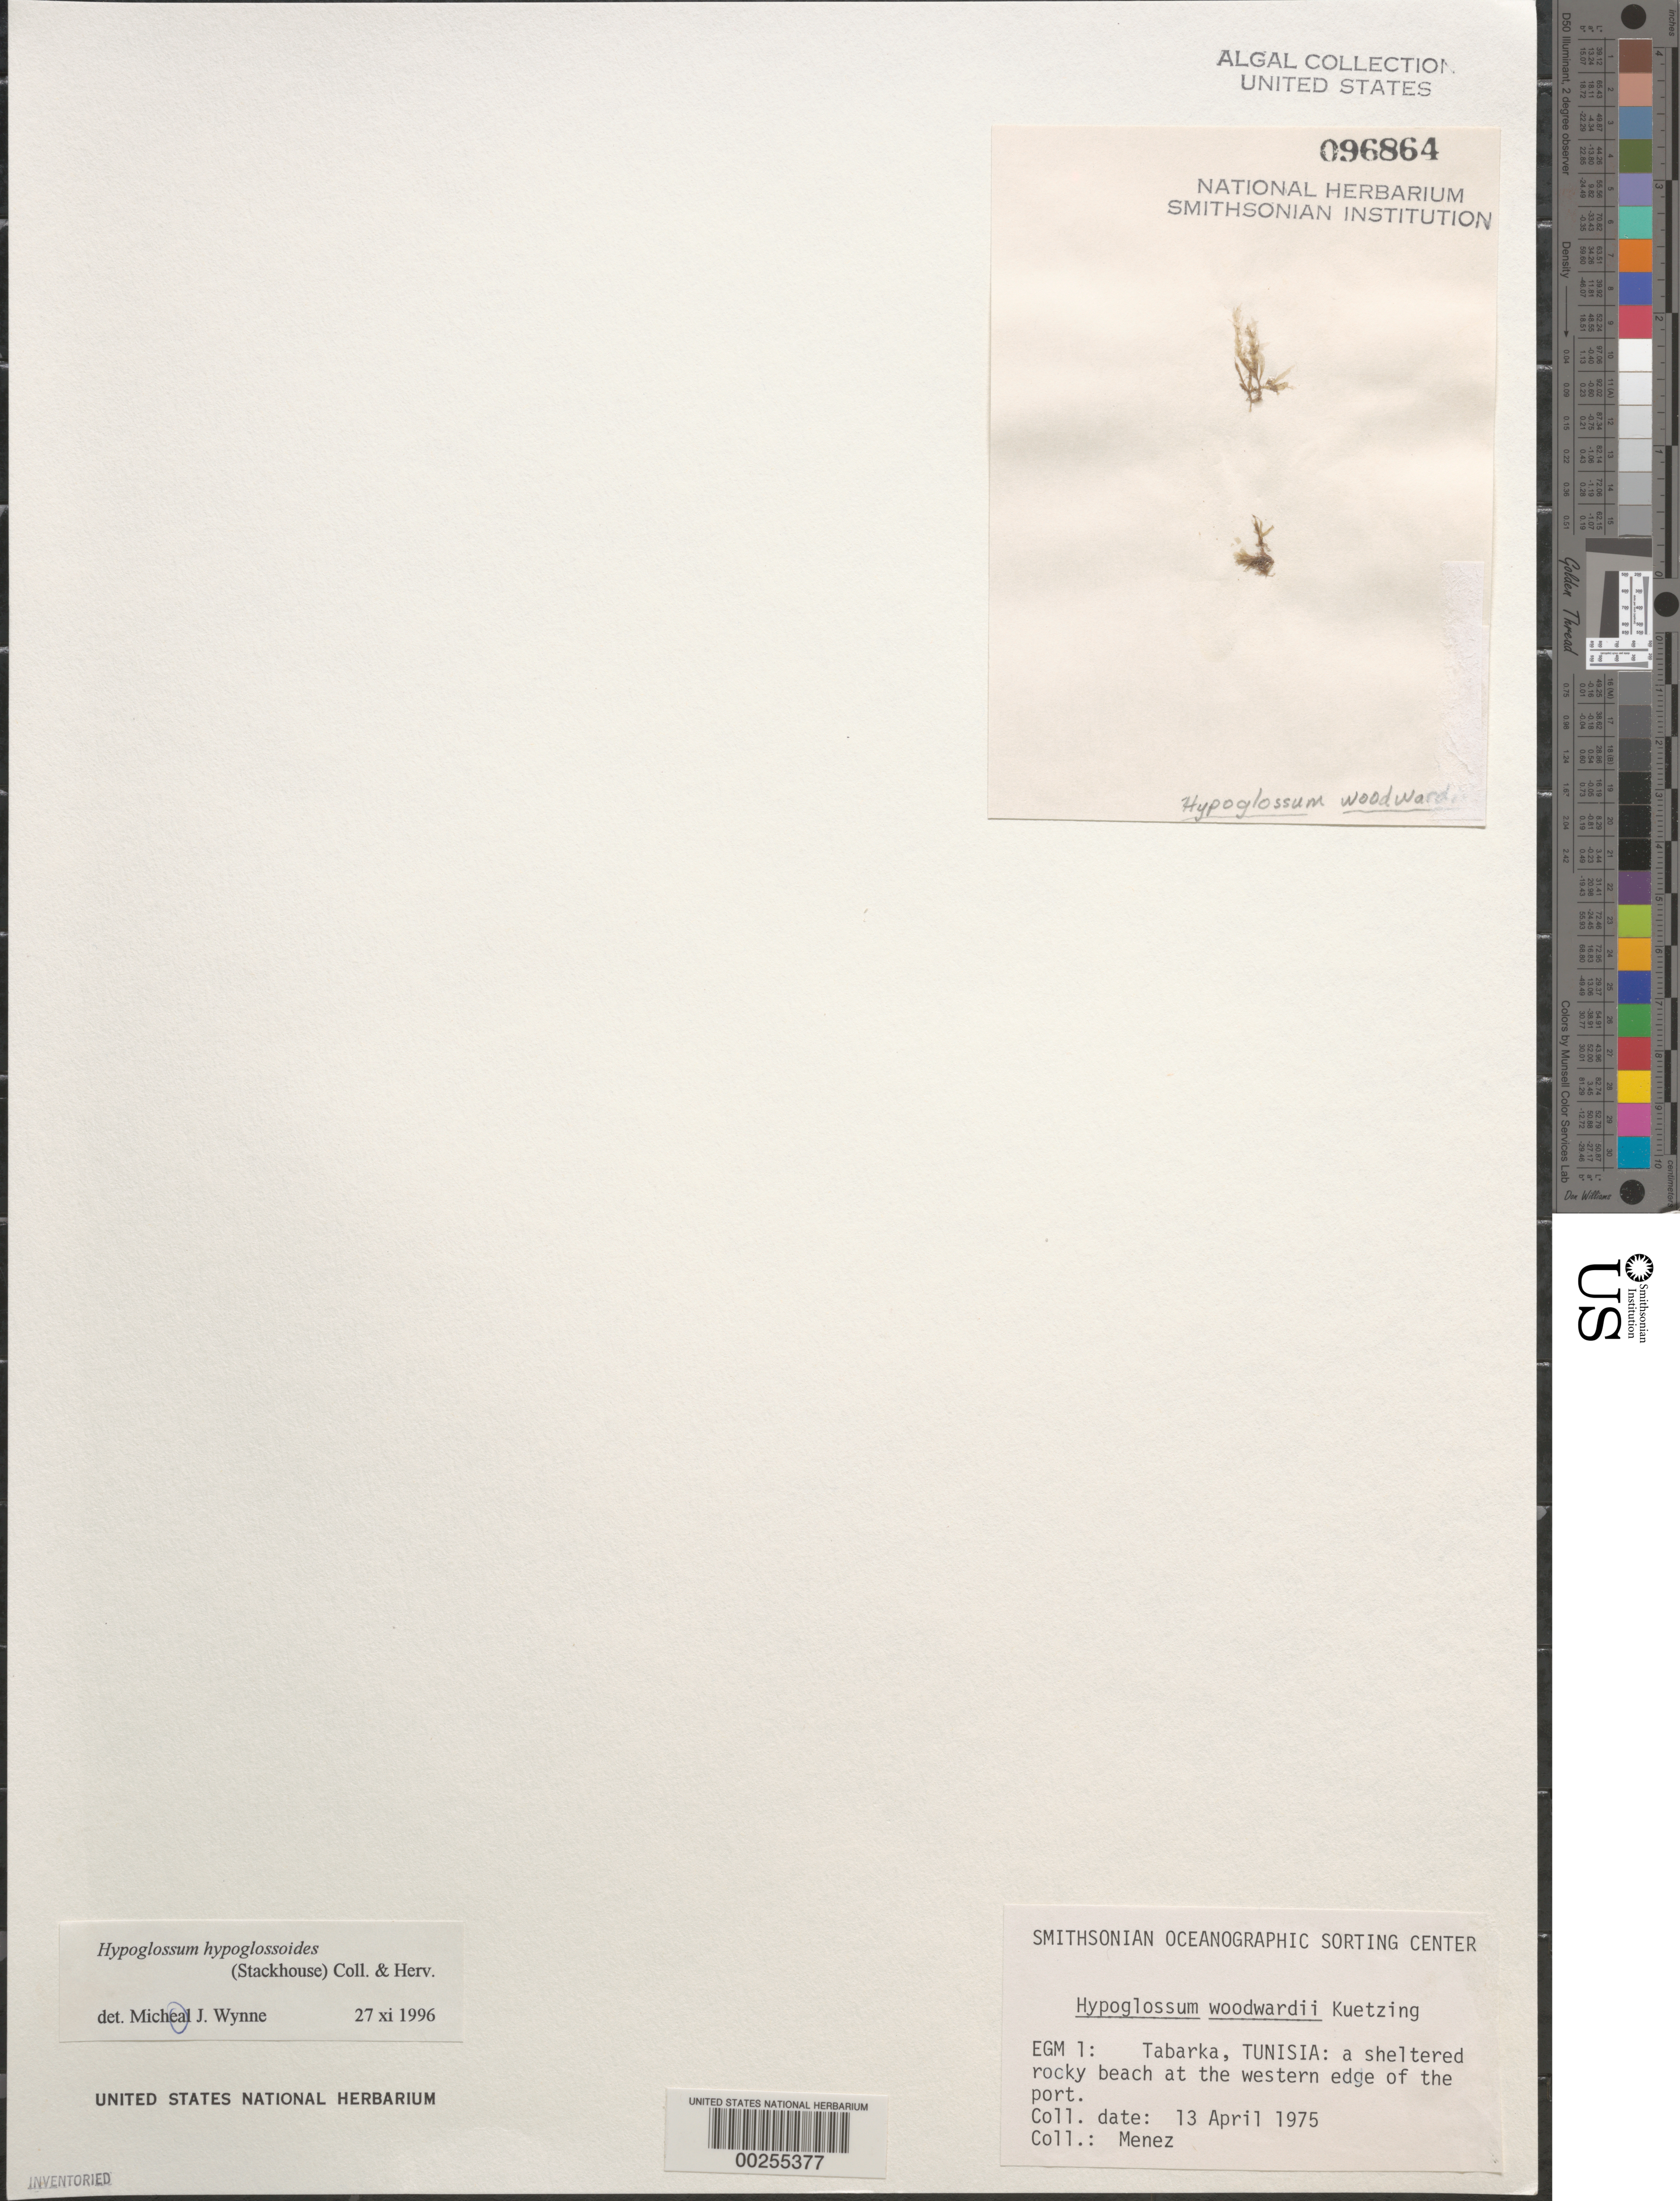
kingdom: Plantae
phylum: Rhodophyta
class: Florideophyceae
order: Ceramiales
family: Delesseriaceae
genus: Hypoglossum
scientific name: Hypoglossum hypoglossoides (Harv.) Womersley & Shepley, nom. illeg.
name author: (Harv.) Womersley & Shepley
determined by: Wynne, M. J.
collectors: Meñez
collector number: EGM 1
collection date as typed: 13 Apr 1975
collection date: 1975-04-13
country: Tunisia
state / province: Jendouba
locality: Tabarka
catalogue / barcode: US 96864